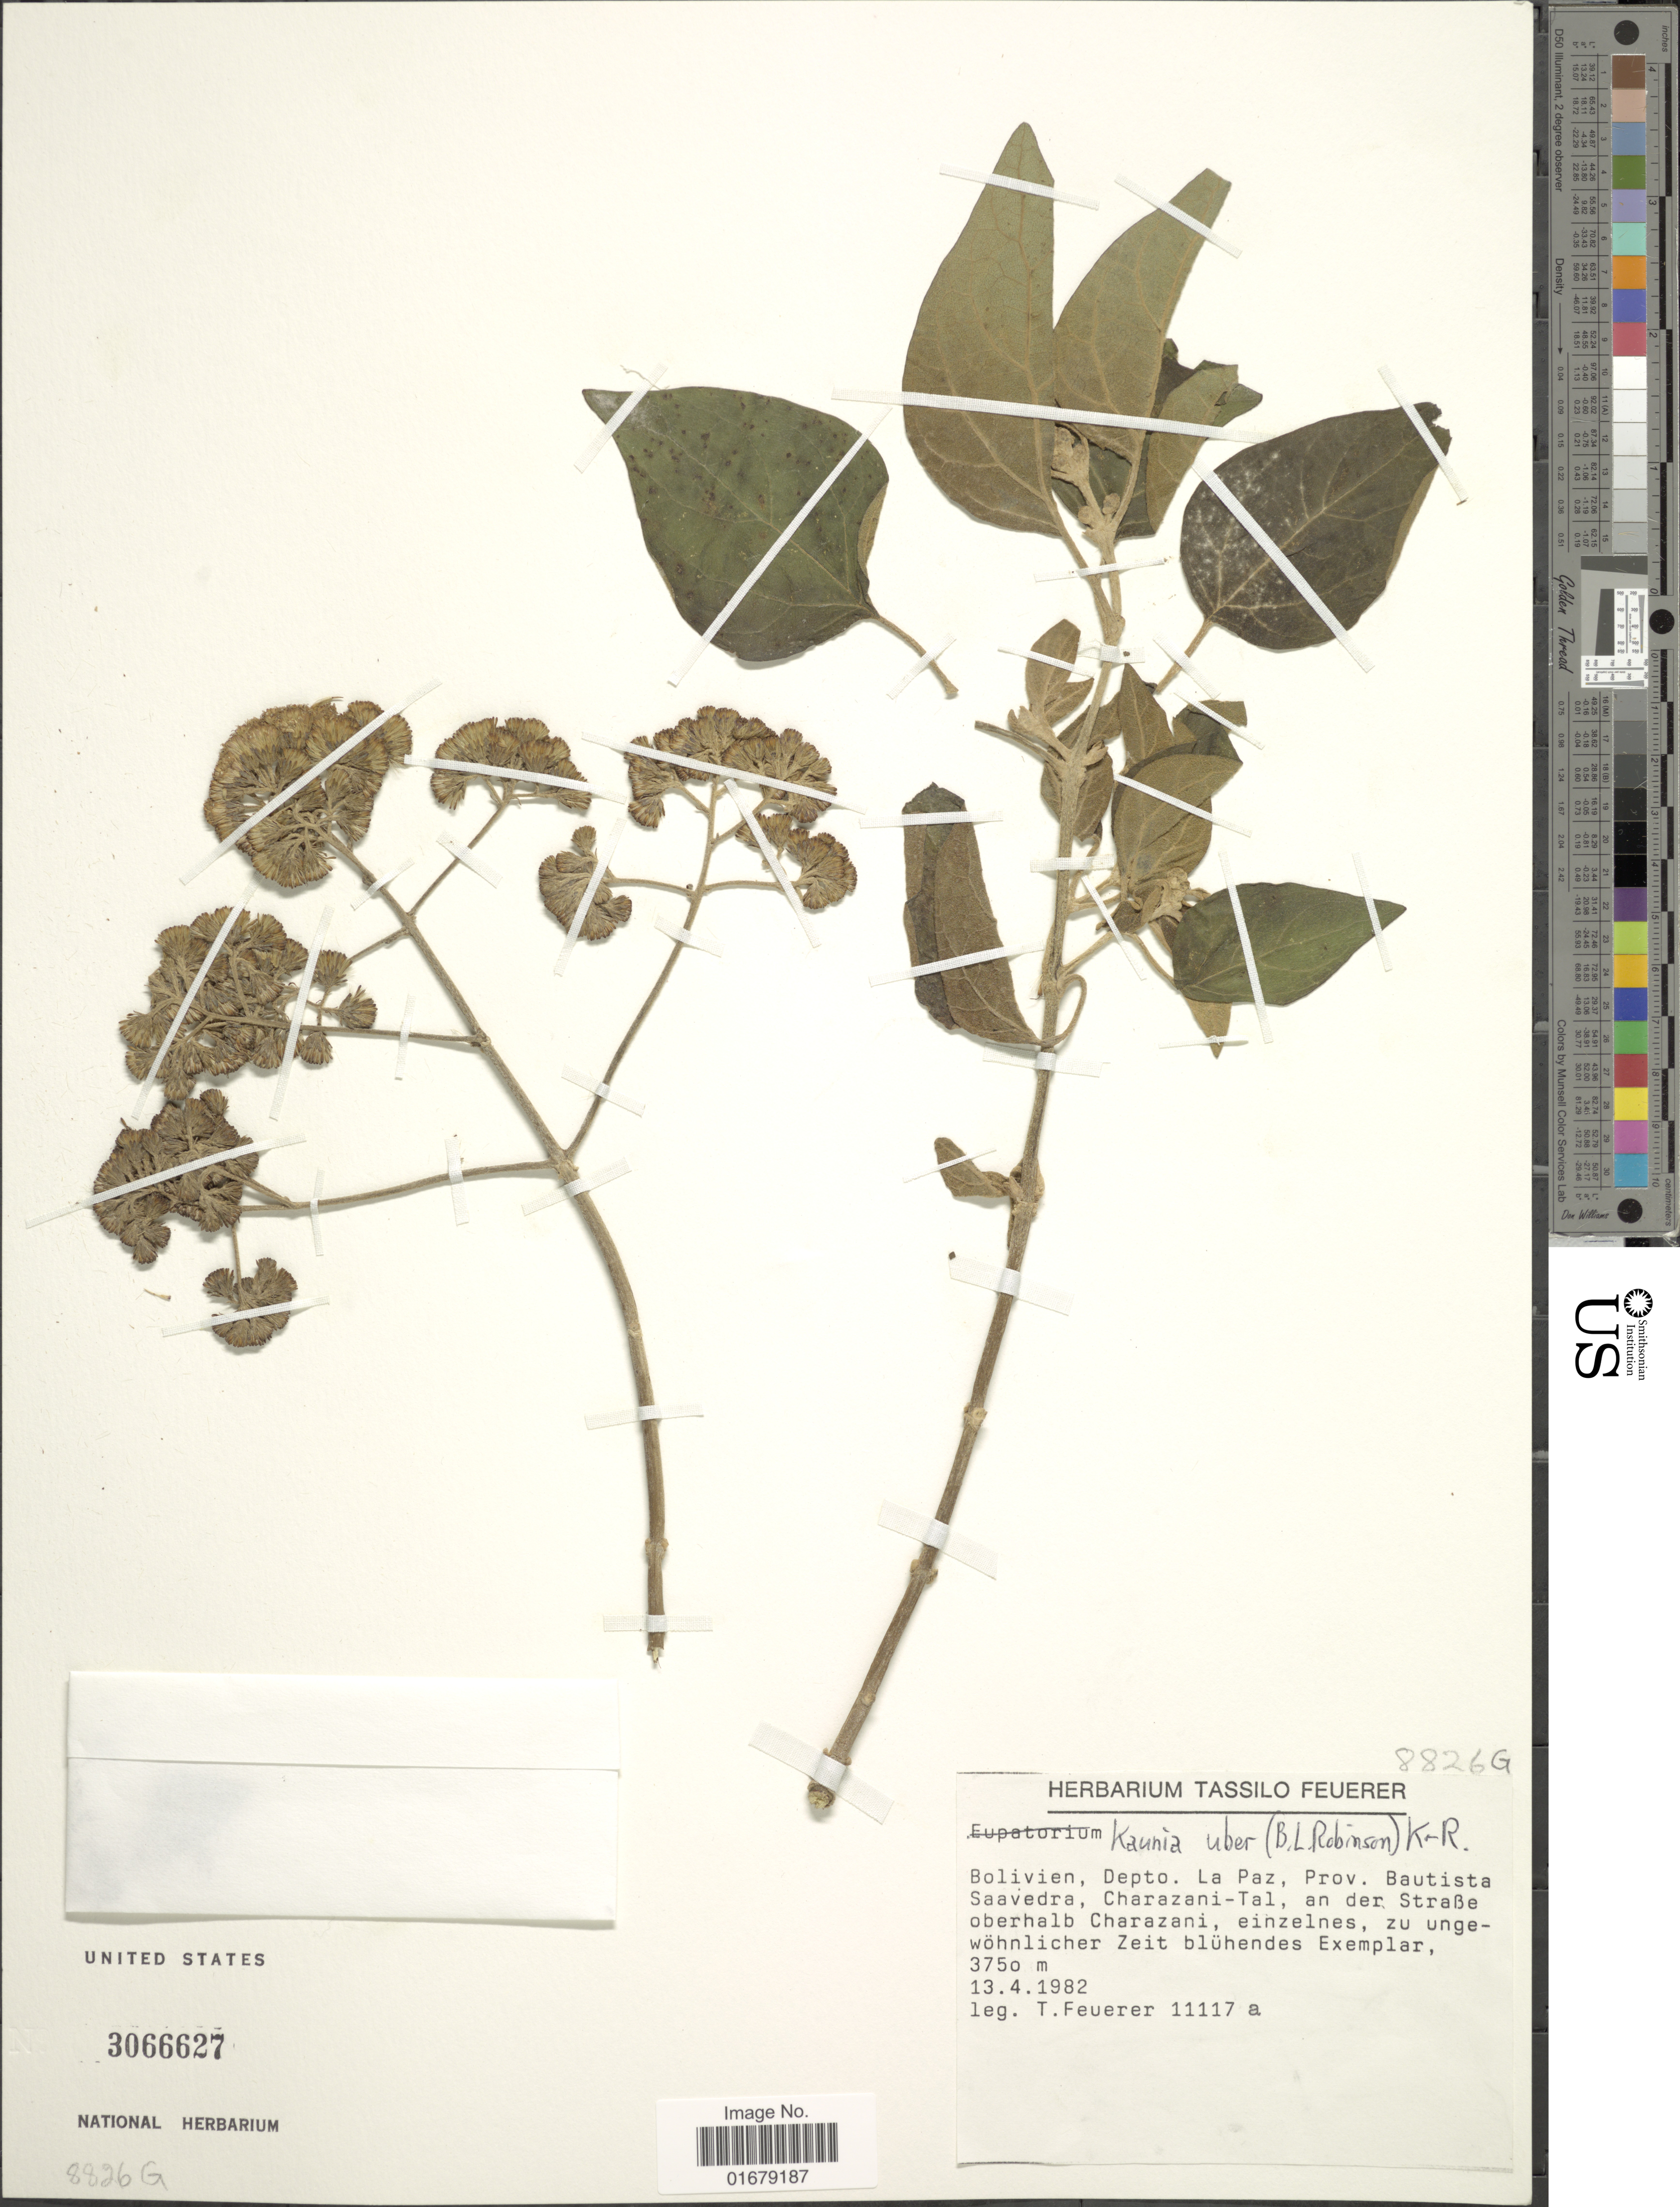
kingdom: Plantae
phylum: Tracheophyta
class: Magnoliopsida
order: Asterales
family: Asteraceae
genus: Kaunia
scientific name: Kaunia longipetiolata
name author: (Sch. Bip. ex Rusby) R.M. King & H. Rob.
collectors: T. Feuerer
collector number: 11117a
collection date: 1982-04-13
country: Bolivia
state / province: La Paz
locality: Bolivia, Depto. La Paz, Prov. Bautista Saavedra, Charazani-Tal, an der Straße oberhalb Charazani, einzelnes, zu ungewohnlicher Zeit bluhendes Exemplar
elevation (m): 3750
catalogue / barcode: US 3066627